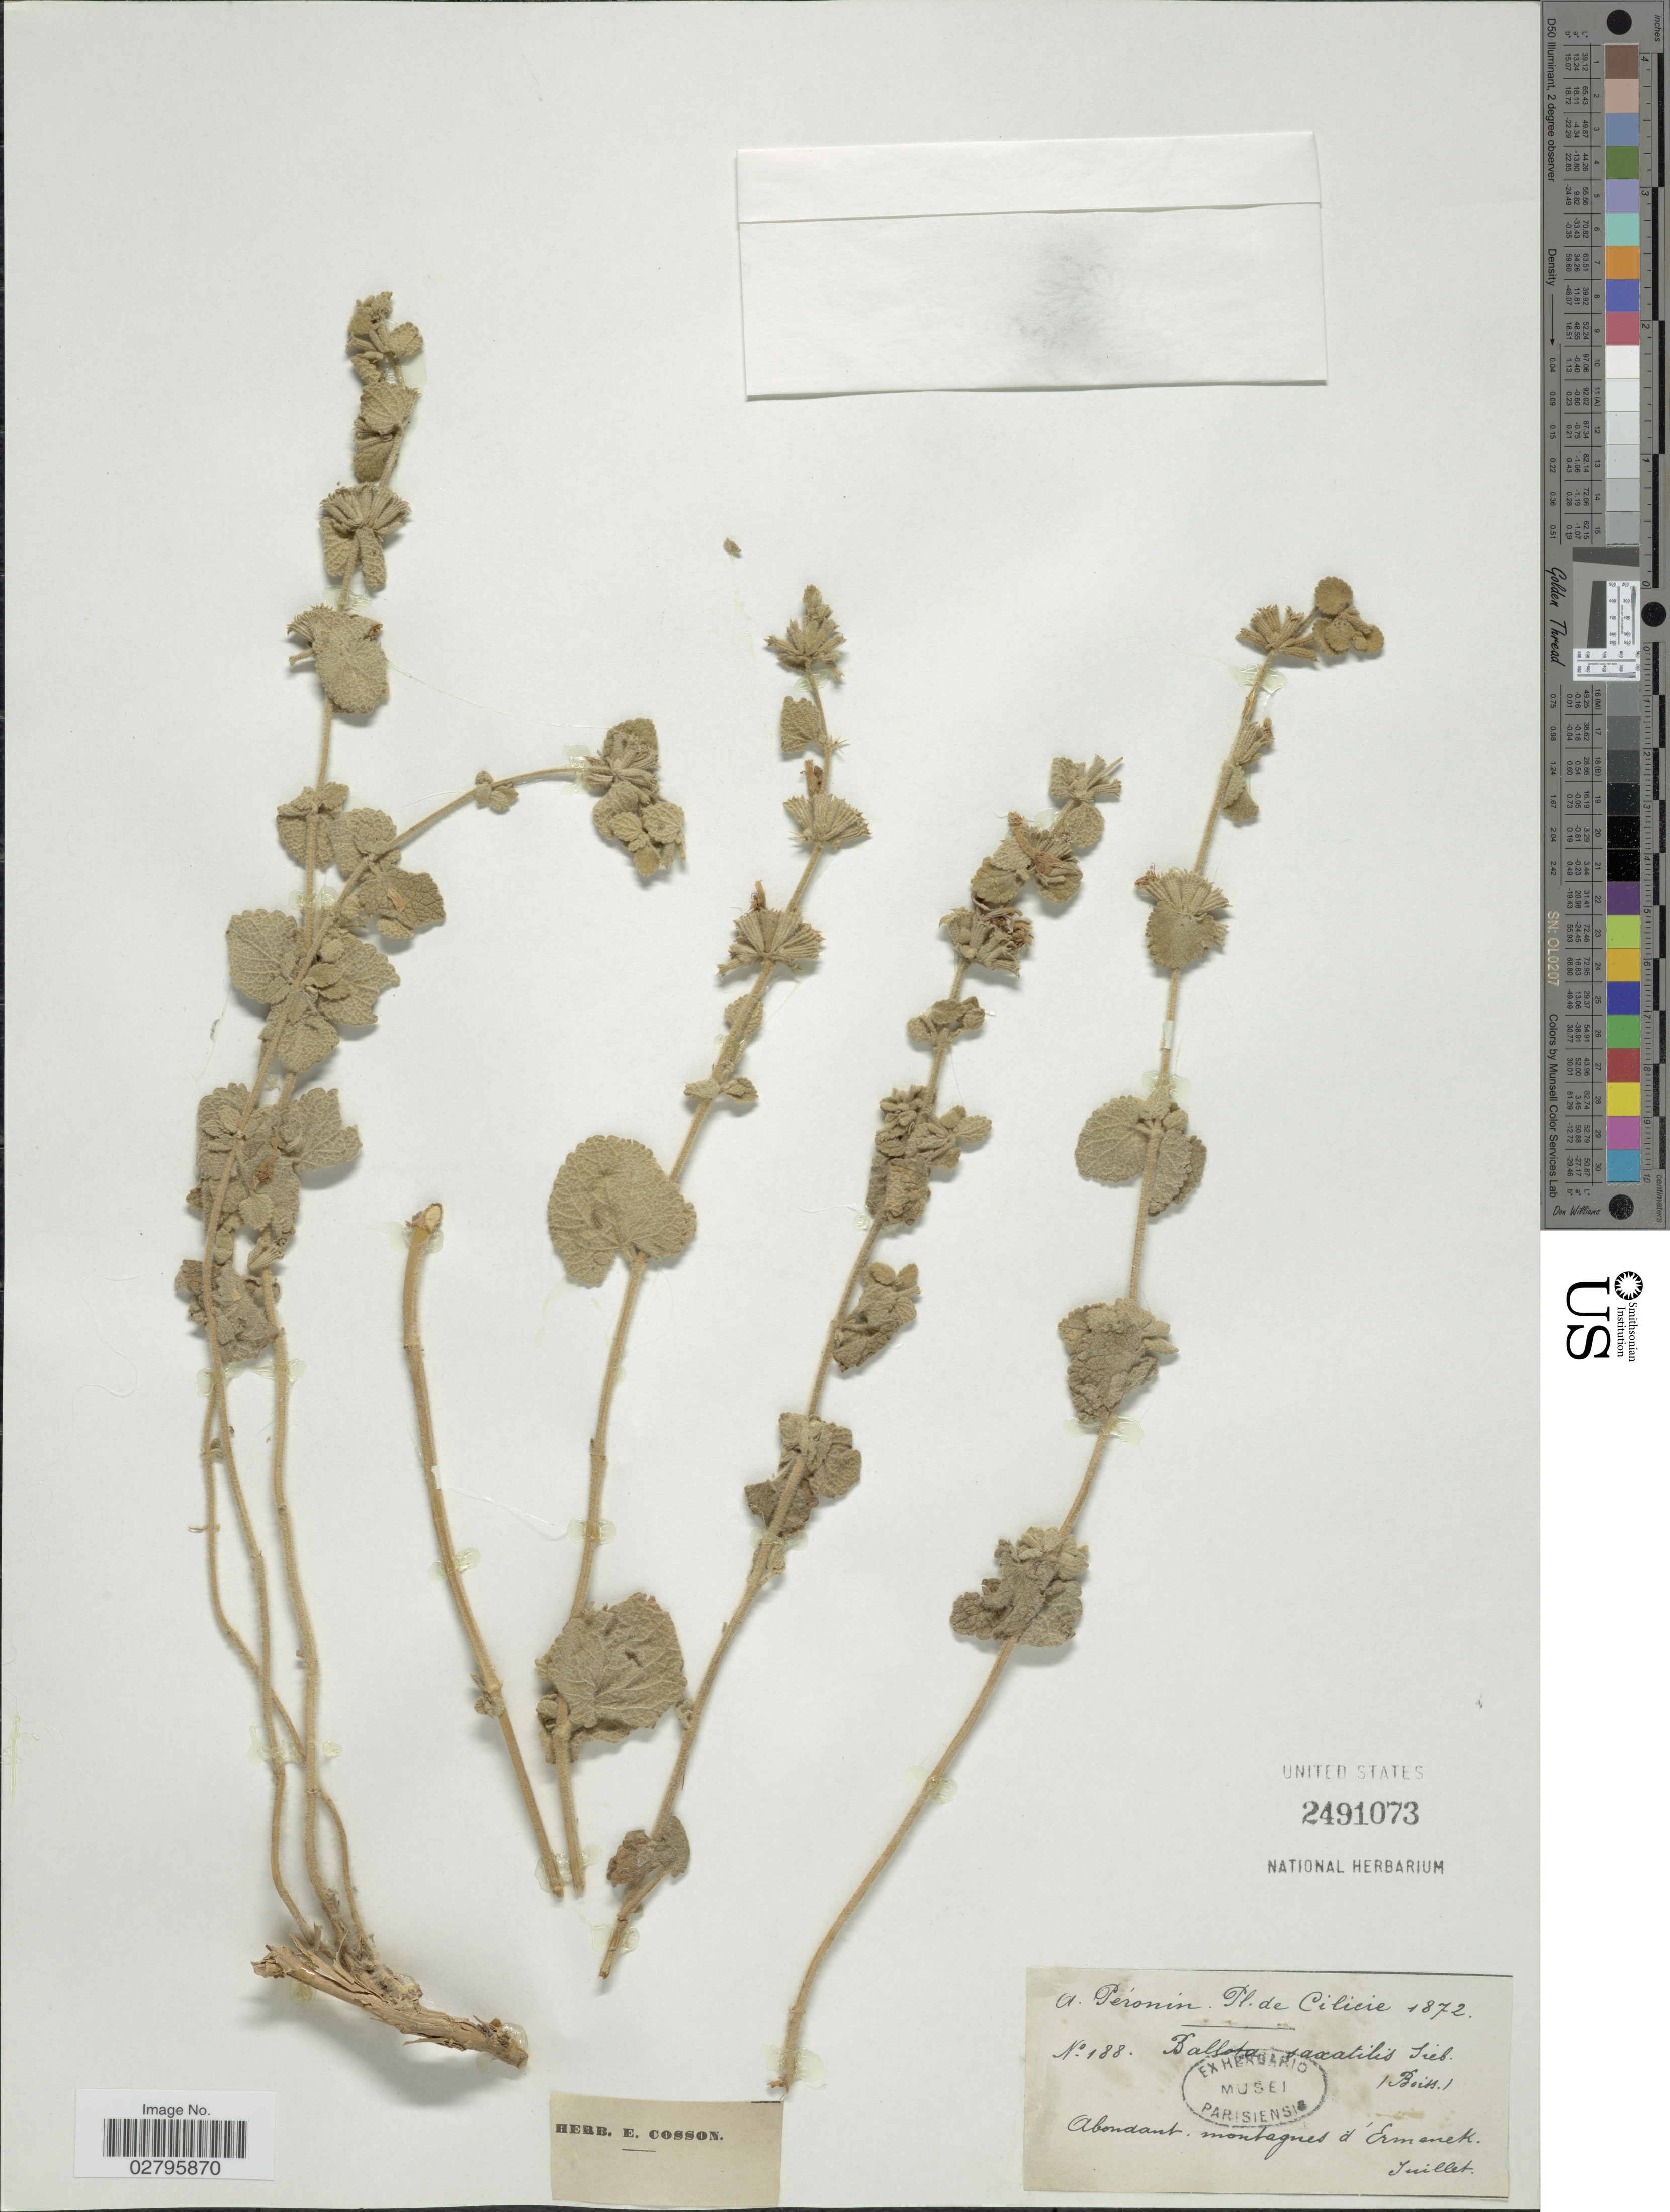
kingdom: Plantae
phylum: Tracheophyta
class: Magnoliopsida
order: Lamiales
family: Lamiaceae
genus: Ballota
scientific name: Ballota saxatilis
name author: Sieber ex C. Presl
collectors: A. Péronin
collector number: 188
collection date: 1872-07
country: Turkey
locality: Cilicie. Abondant, montagnes d'Ermenek.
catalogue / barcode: US 2491073